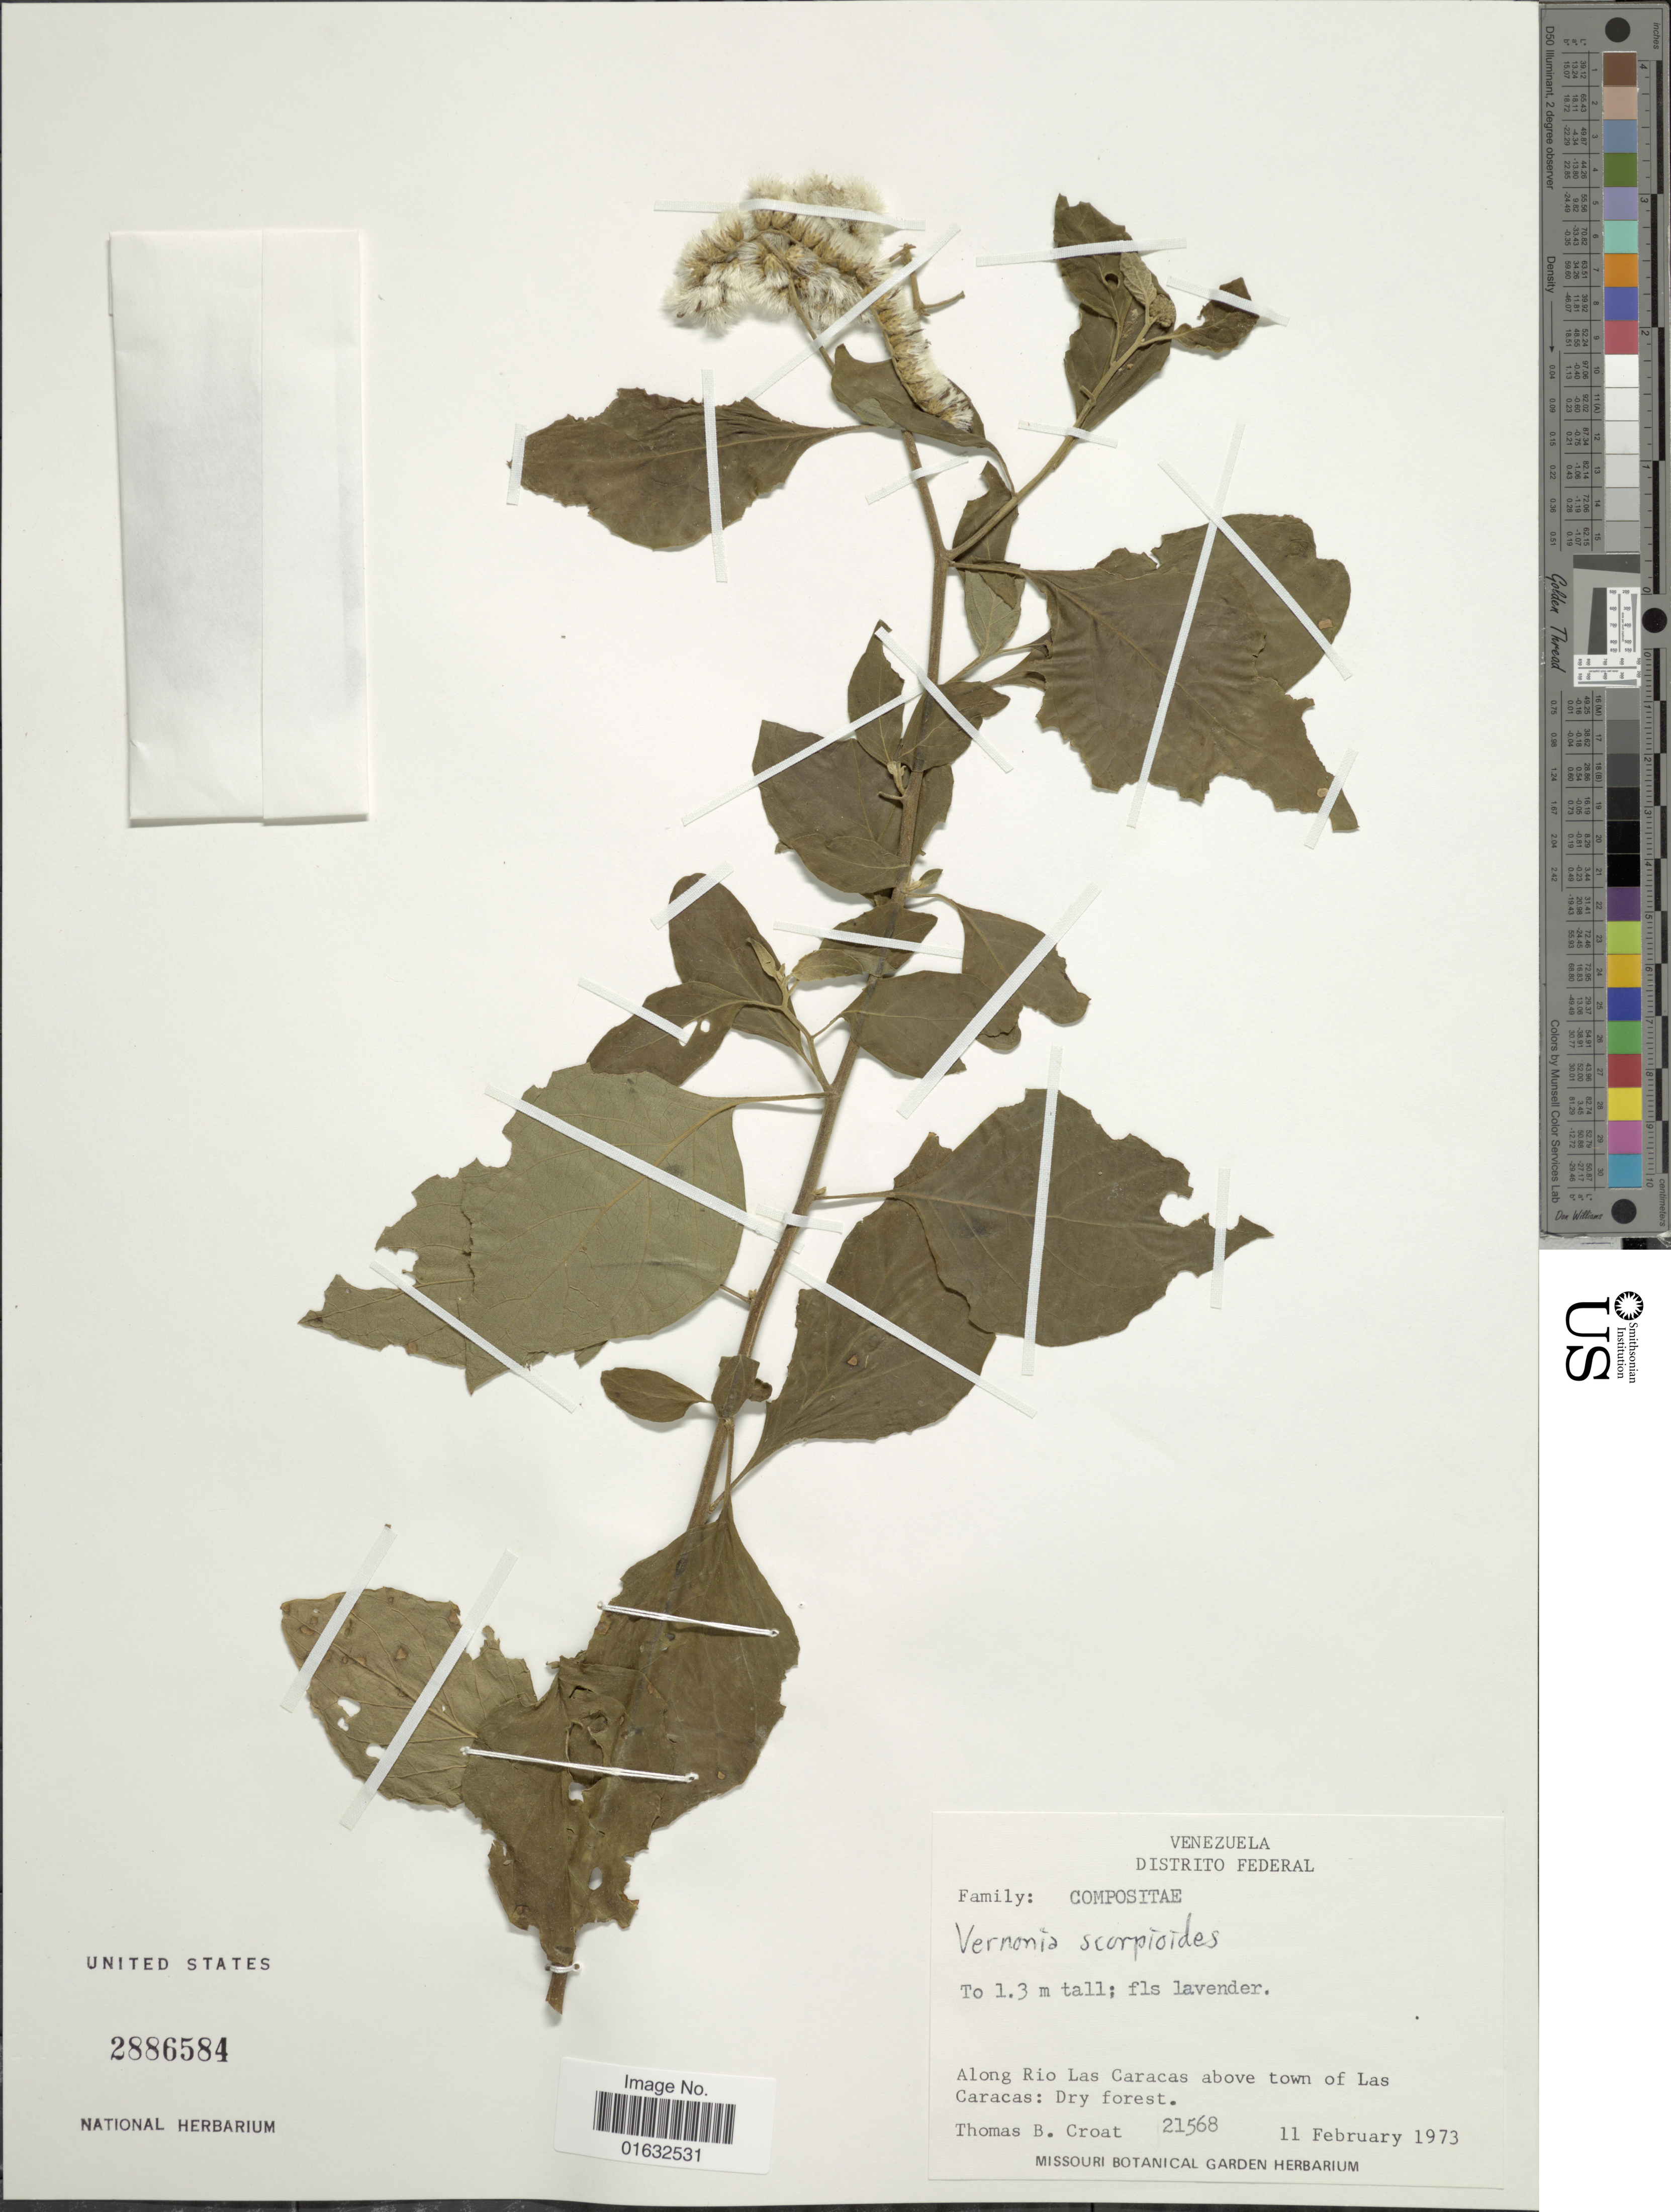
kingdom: Plantae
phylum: Tracheophyta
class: Magnoliopsida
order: Asterales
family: Asteraceae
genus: Cyrtocymura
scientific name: Cyrtocymura scorpioides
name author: (Lam.) H. Rob.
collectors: T. B. Croat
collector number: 21568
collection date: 1973-02-11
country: Venezuela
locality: Distrito Federal, Along Rio Las Caracas above town of Las Caracas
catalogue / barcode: US 2886584